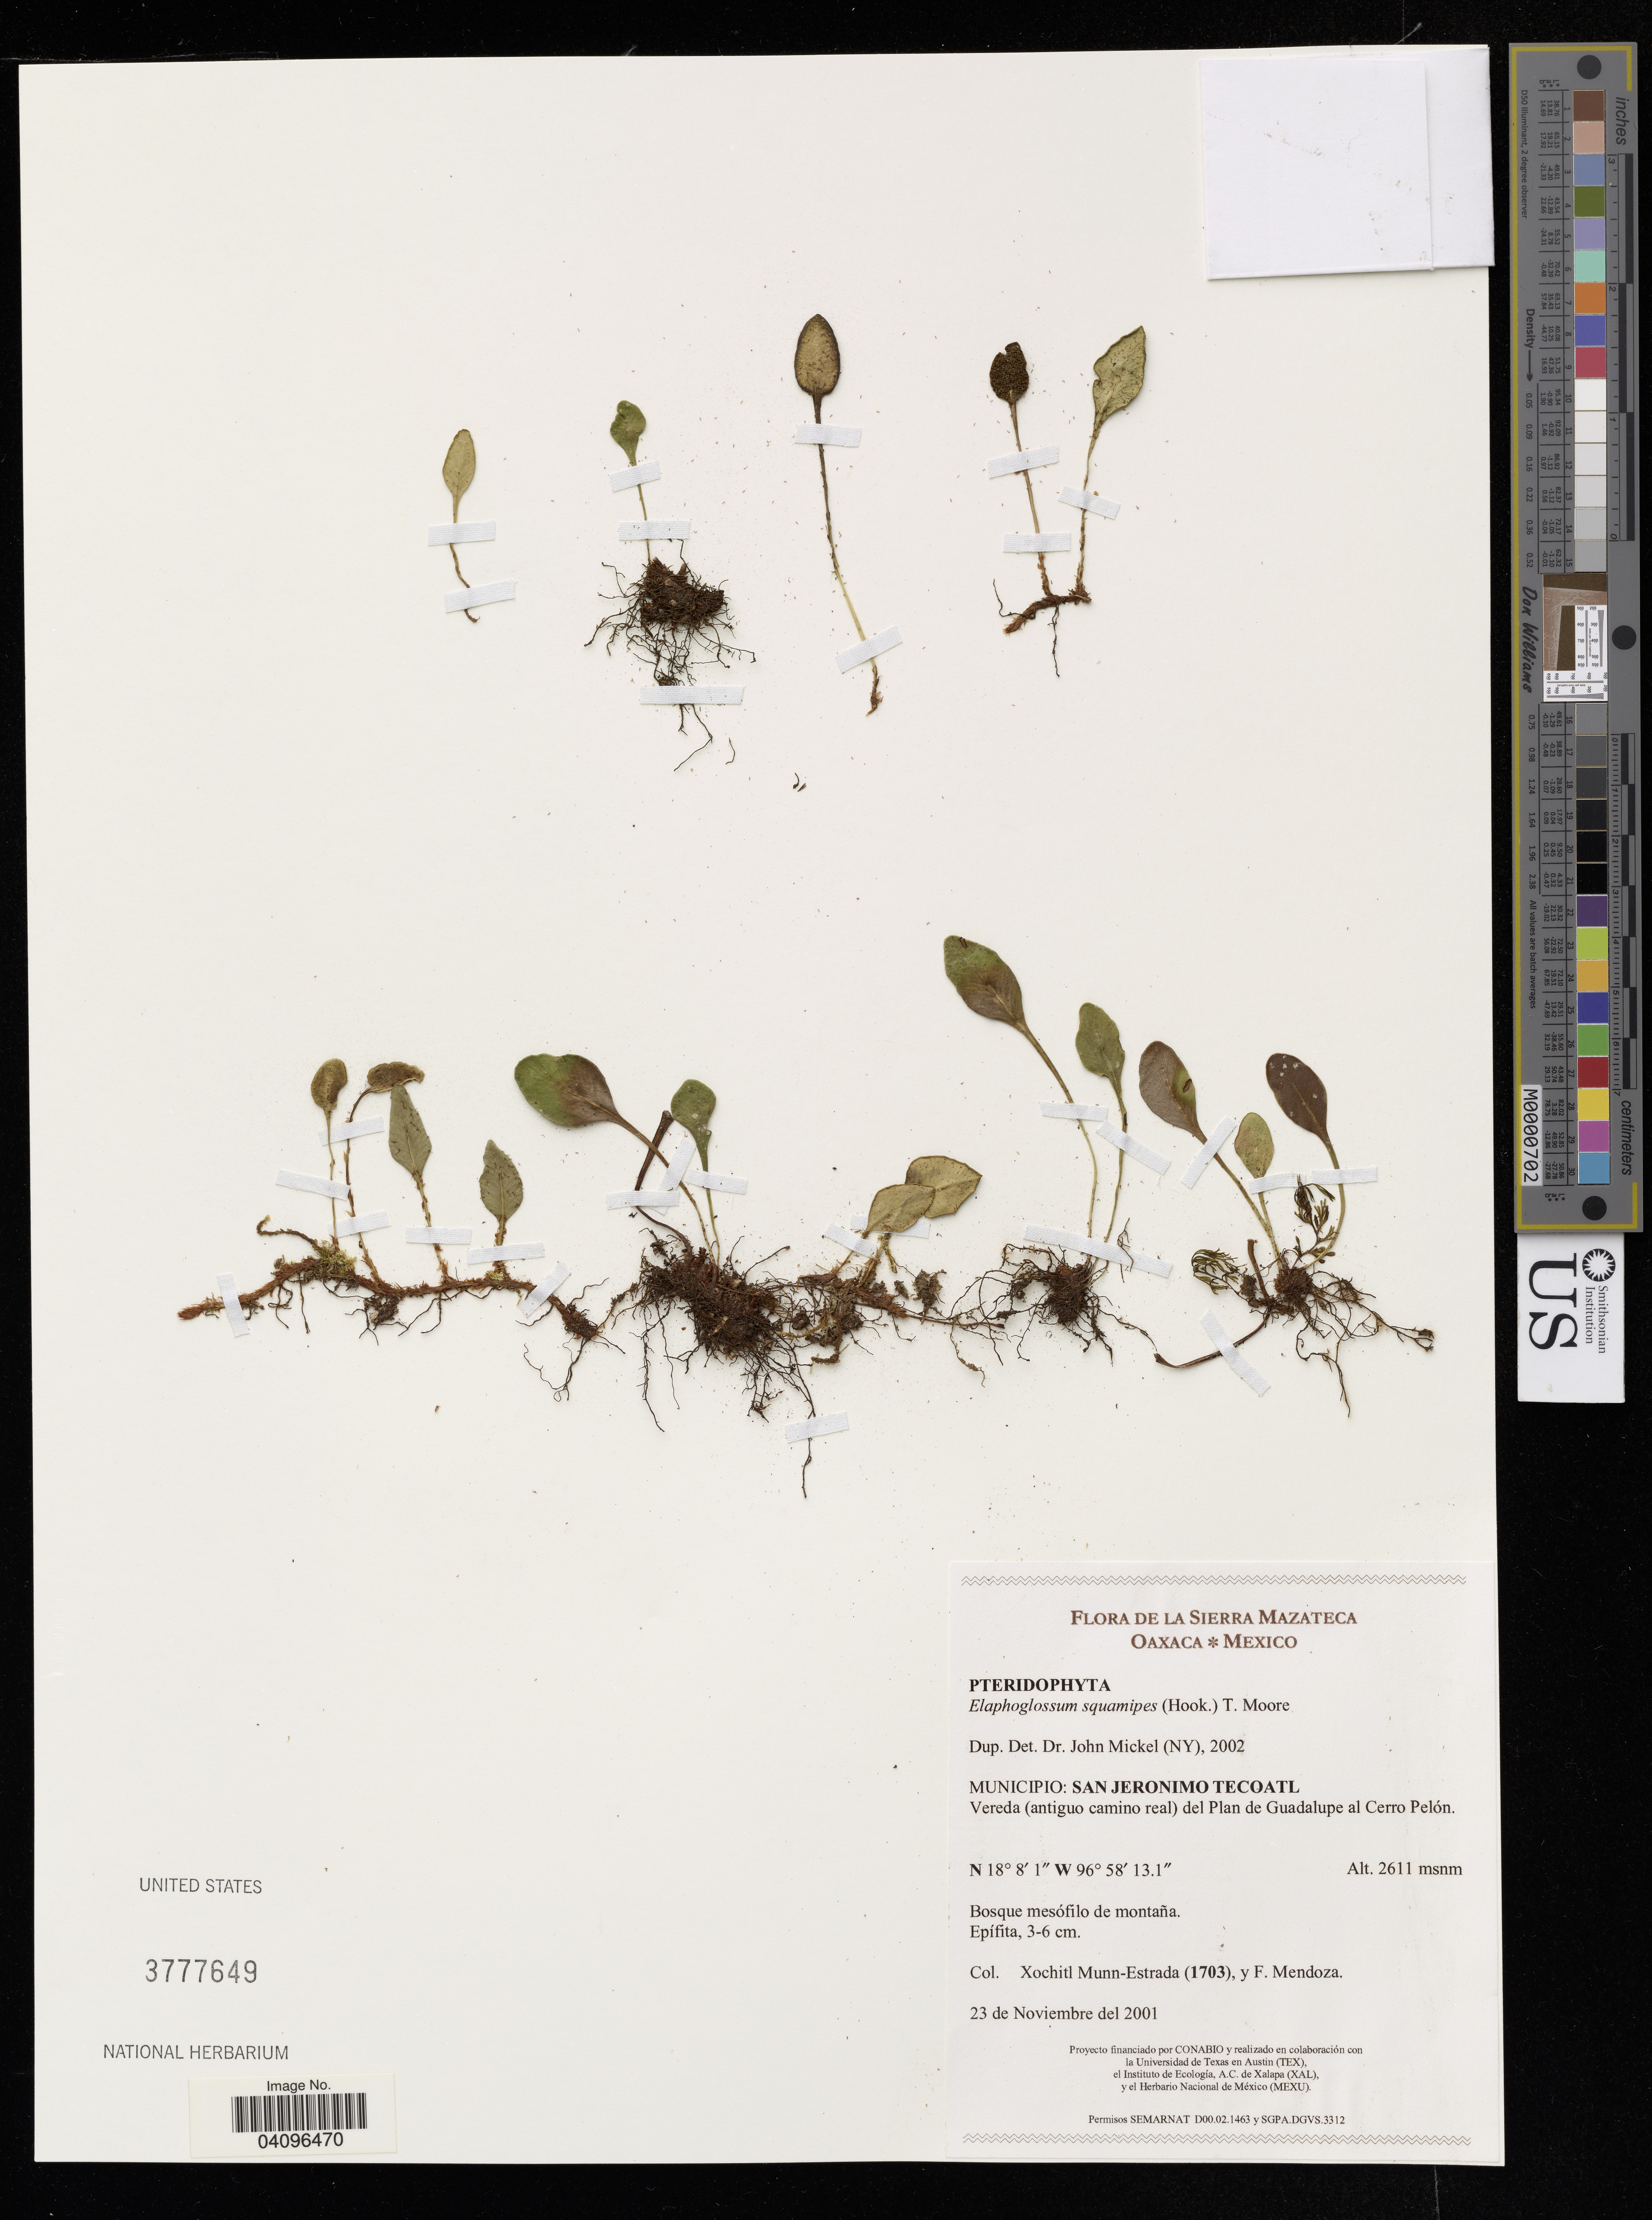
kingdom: Plantae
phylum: Tracheophyta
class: Polypodiopsida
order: Polypodiales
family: Dryopteridaceae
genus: Elaphoglossum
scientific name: Elaphoglossum squamipes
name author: (Hook.) T. Moore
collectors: X. Munn-Estrada & F. Mendoza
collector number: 1703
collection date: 2001-11-23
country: Mexico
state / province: Oaxaca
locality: Sierra Mazateca. Municipio: San Jeronimo Tecoatl. Vereda (antiguo camino real) del Plan de Guadalupe al Cerro Pelón.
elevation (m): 2611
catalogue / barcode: US 377649